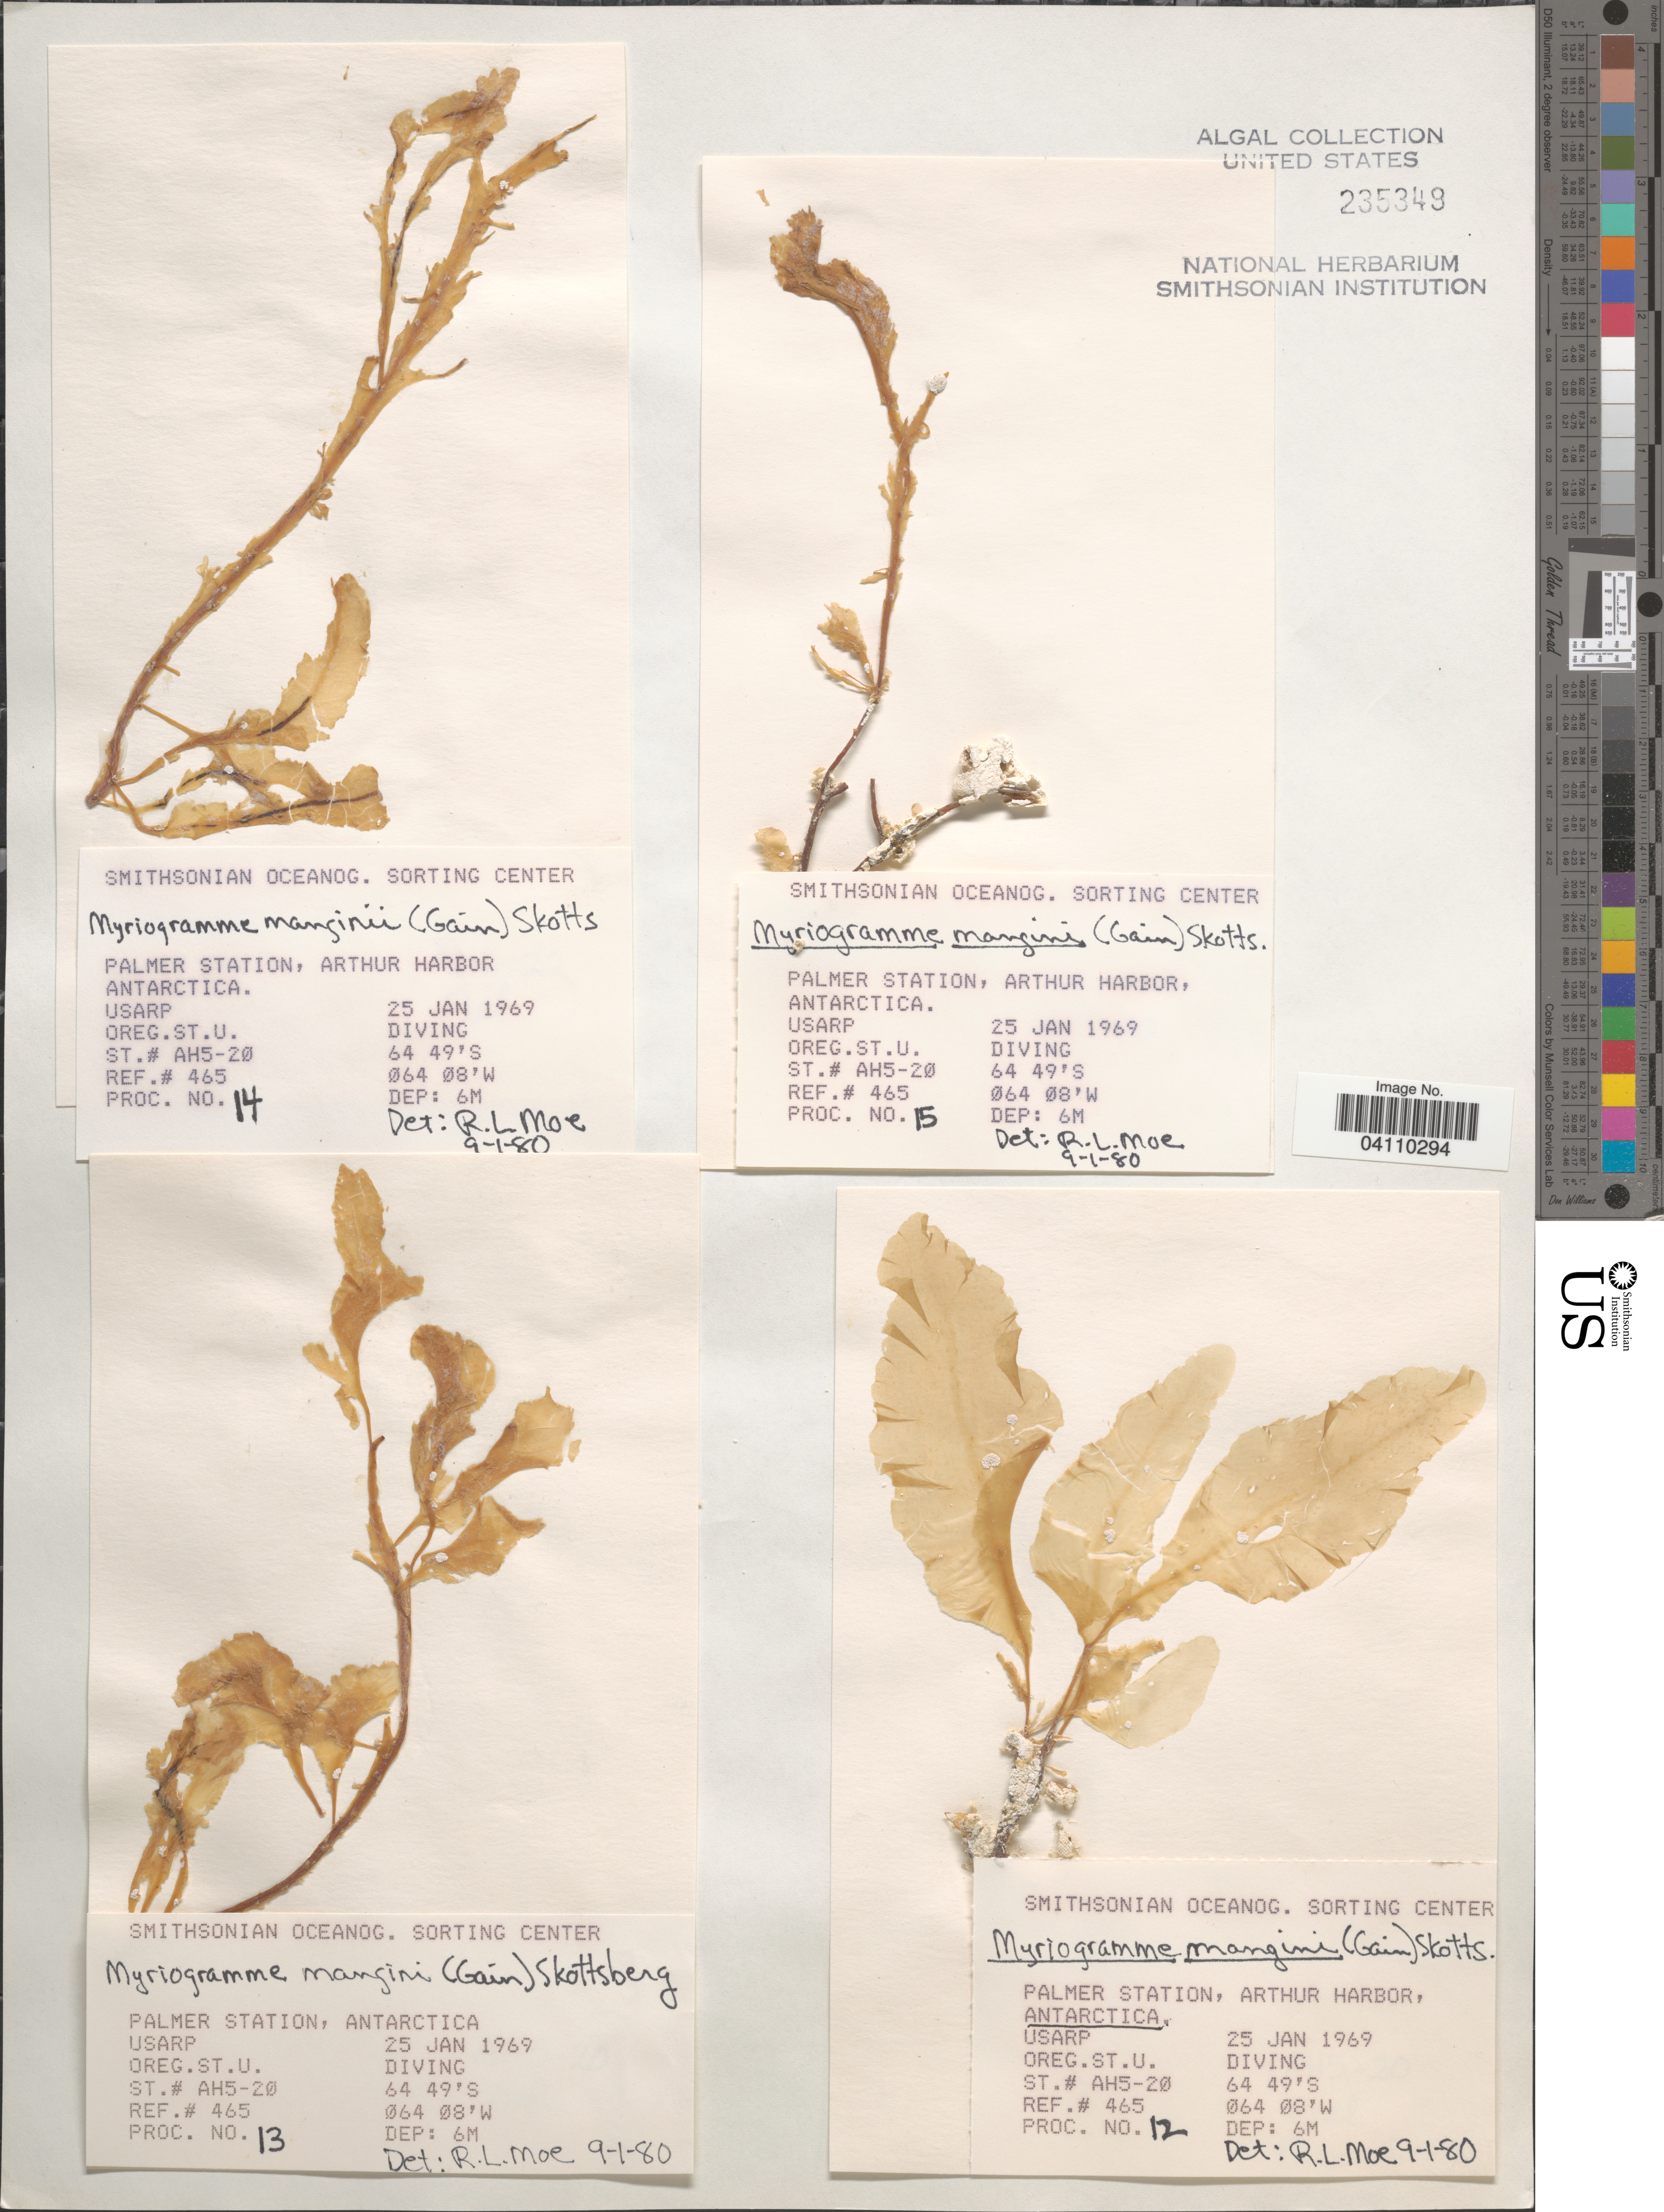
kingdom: Plantae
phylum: Rhodophyta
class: Florideophyceae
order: Ceramiales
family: Delesseriaceae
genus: Myriogramme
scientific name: Myriogramme manginii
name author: (Gain) Skottsb.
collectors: Smithsonian Oceanographic Sorting Center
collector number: Proc. 14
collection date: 1969-01-25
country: Antarctica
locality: Palmer Station, Arthur Harbor.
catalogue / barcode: US 235349-2